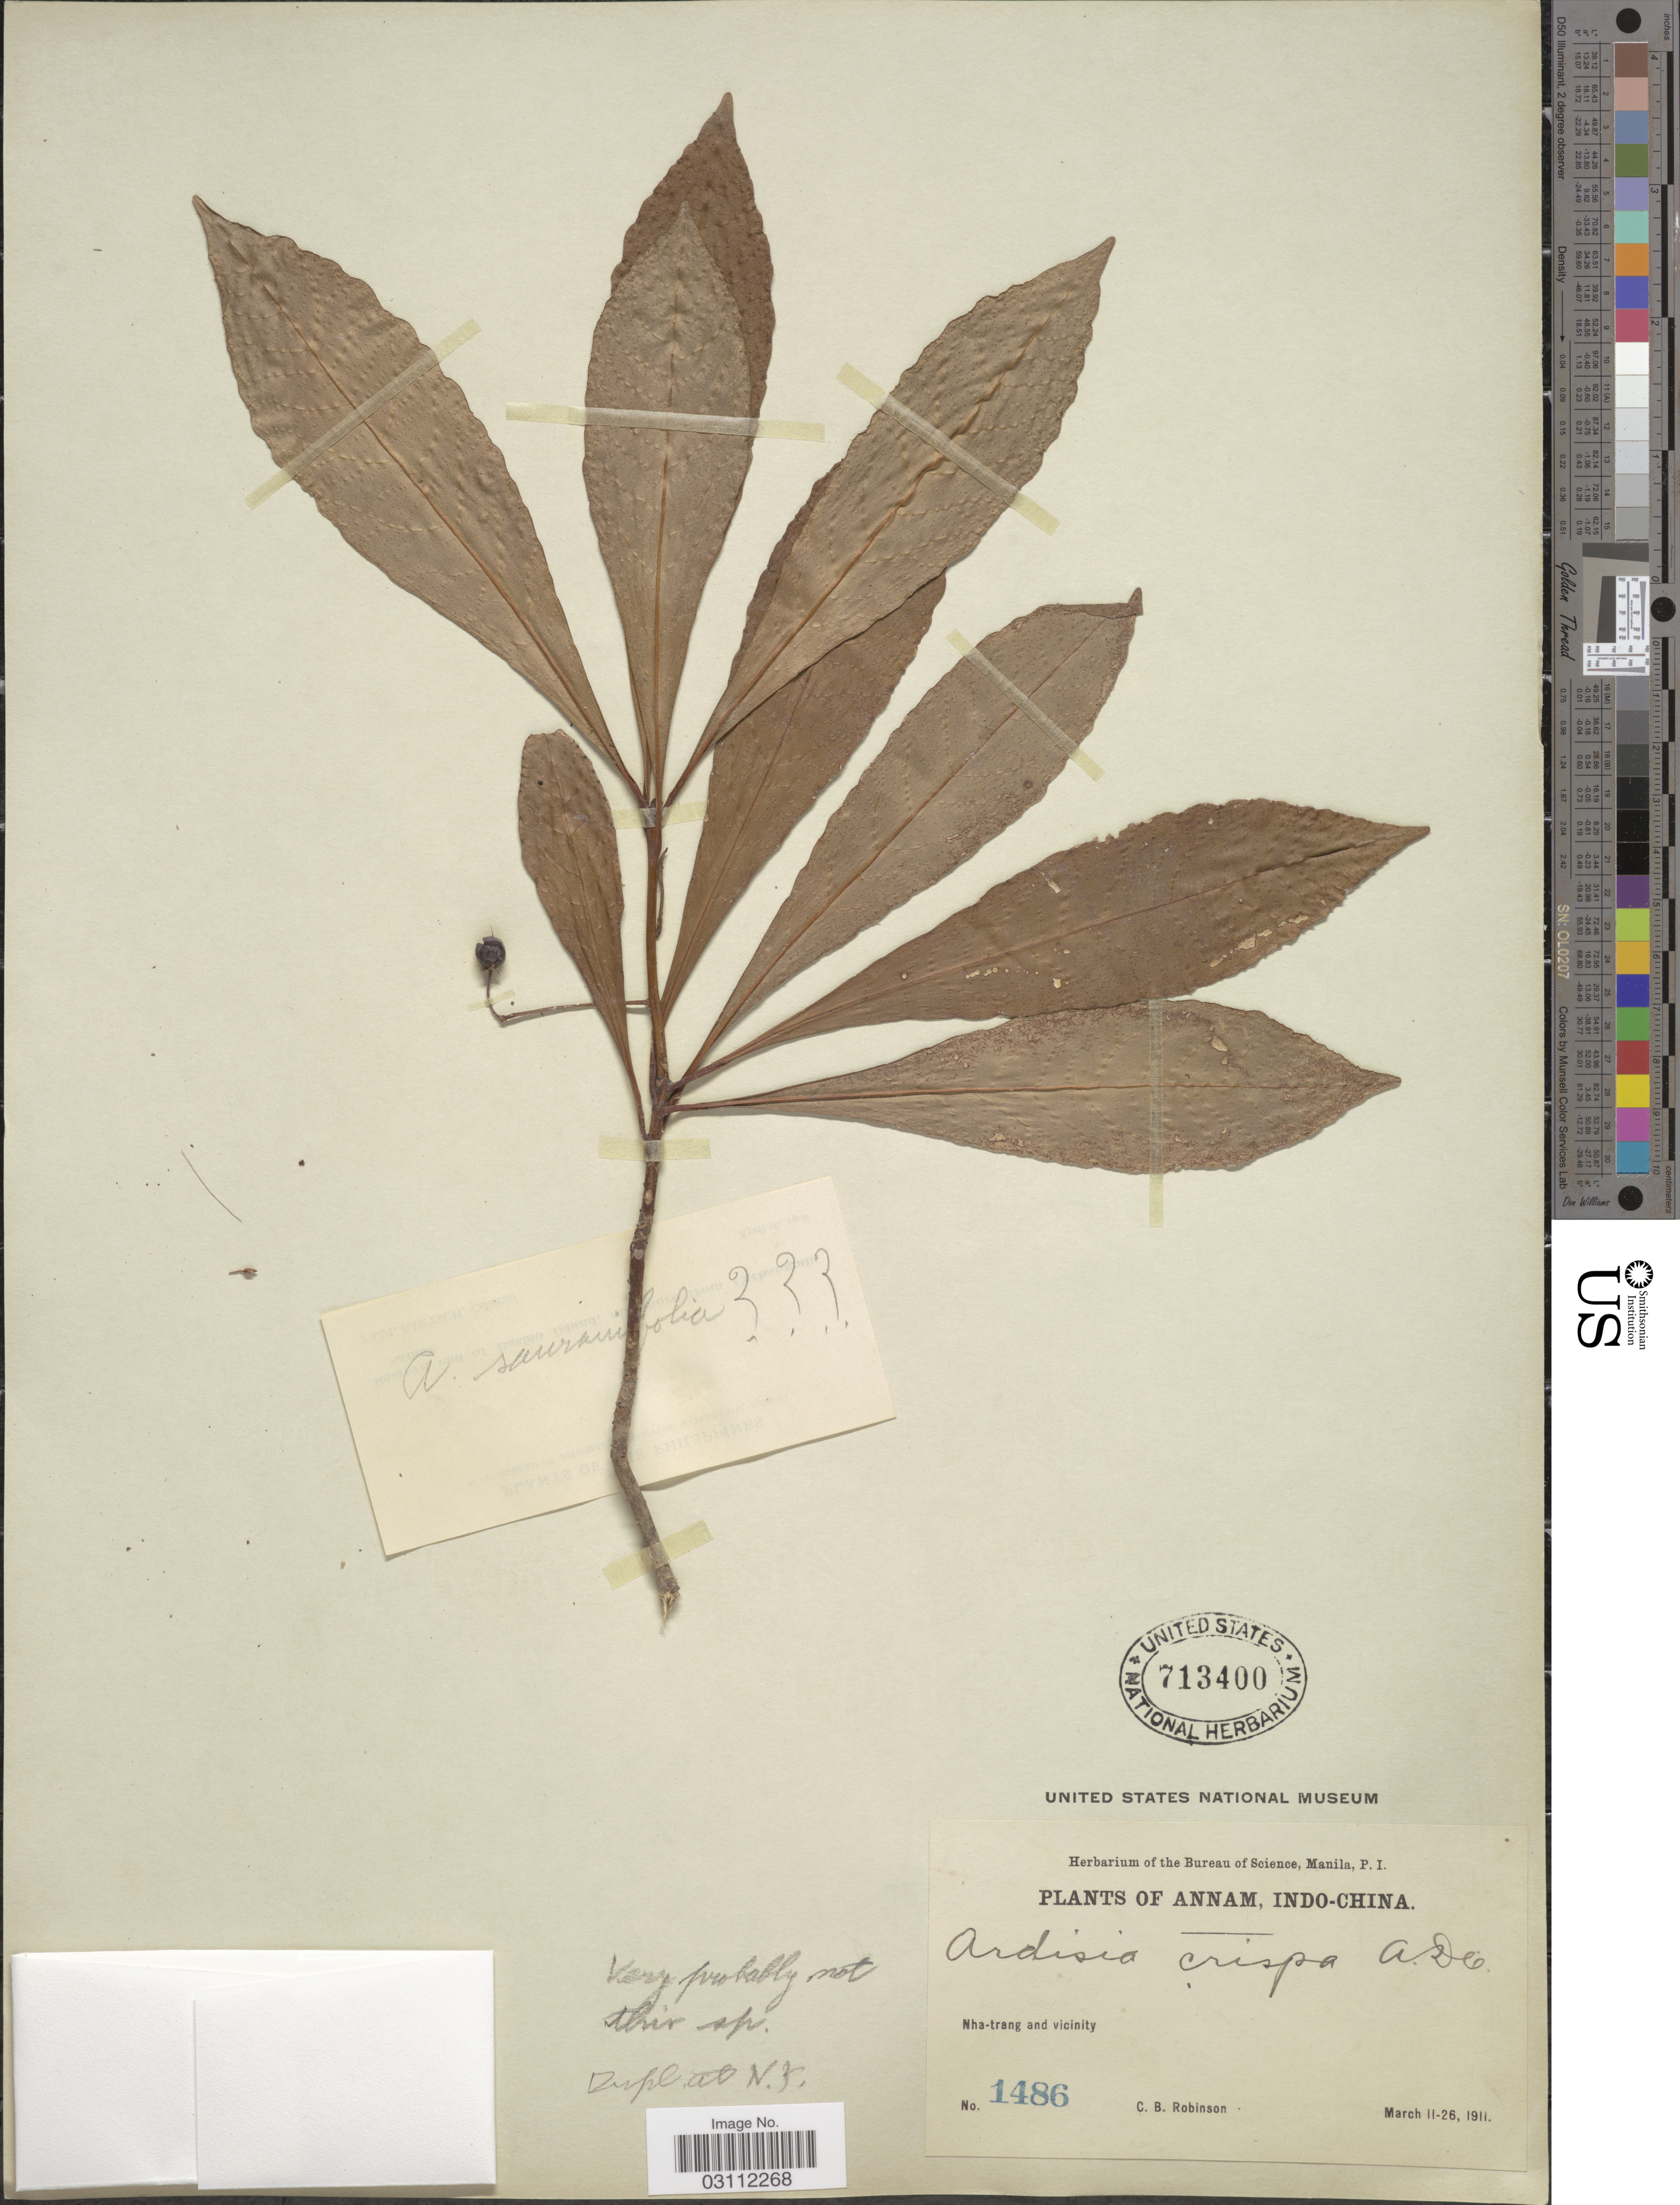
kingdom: Plantae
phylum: Tracheophyta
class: Magnoliopsida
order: Ericales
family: Primulaceae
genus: Ardisia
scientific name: Ardisia sp.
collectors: C. Robinson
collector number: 1486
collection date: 1911-03-11/1911-03-26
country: Vietnam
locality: Indo-China. Nha-trang and vicinity.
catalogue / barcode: US 713400